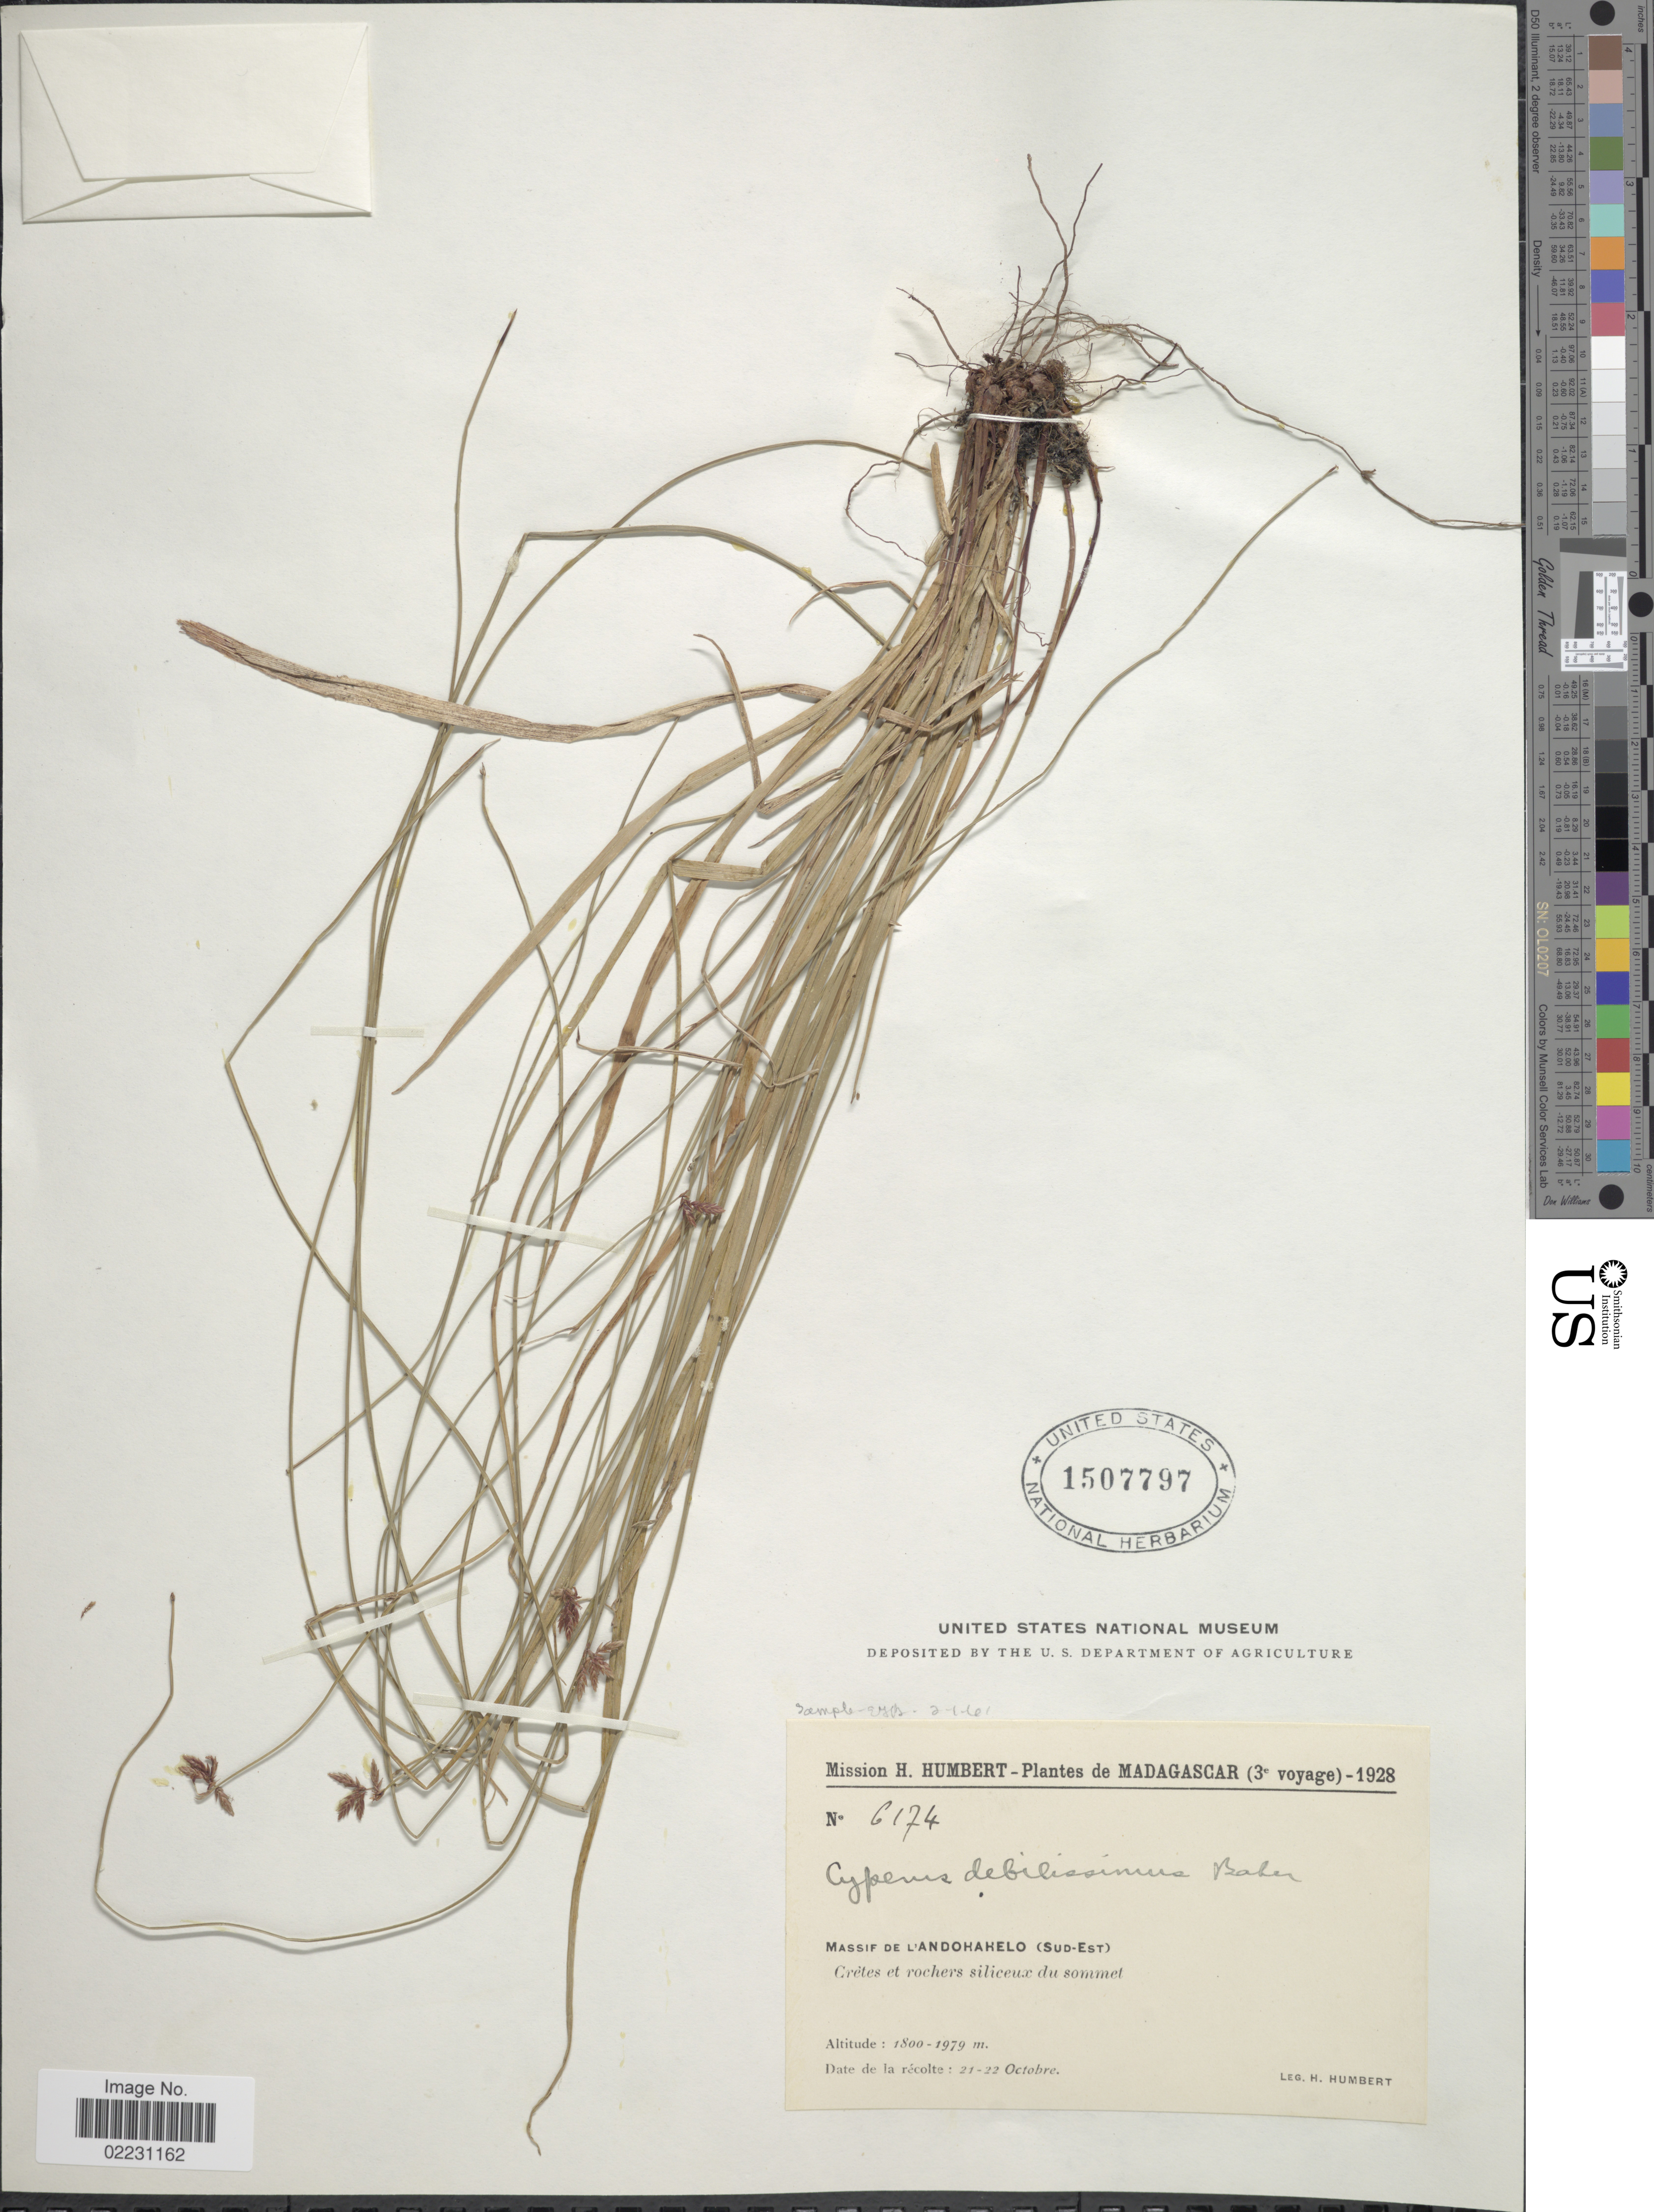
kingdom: Plantae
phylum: Tracheophyta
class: Liliopsida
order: Poales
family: Cyperaceae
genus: Cyperus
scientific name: Cyperus debilissimus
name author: Baker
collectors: H. Humbert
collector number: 6174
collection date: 1928-10-21/1928-10-22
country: Madagascar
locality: Massif de L'ANDOHAHELO (Sud-Est). Cretes de rochers siliceux du sommet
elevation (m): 1800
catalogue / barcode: US 1507797